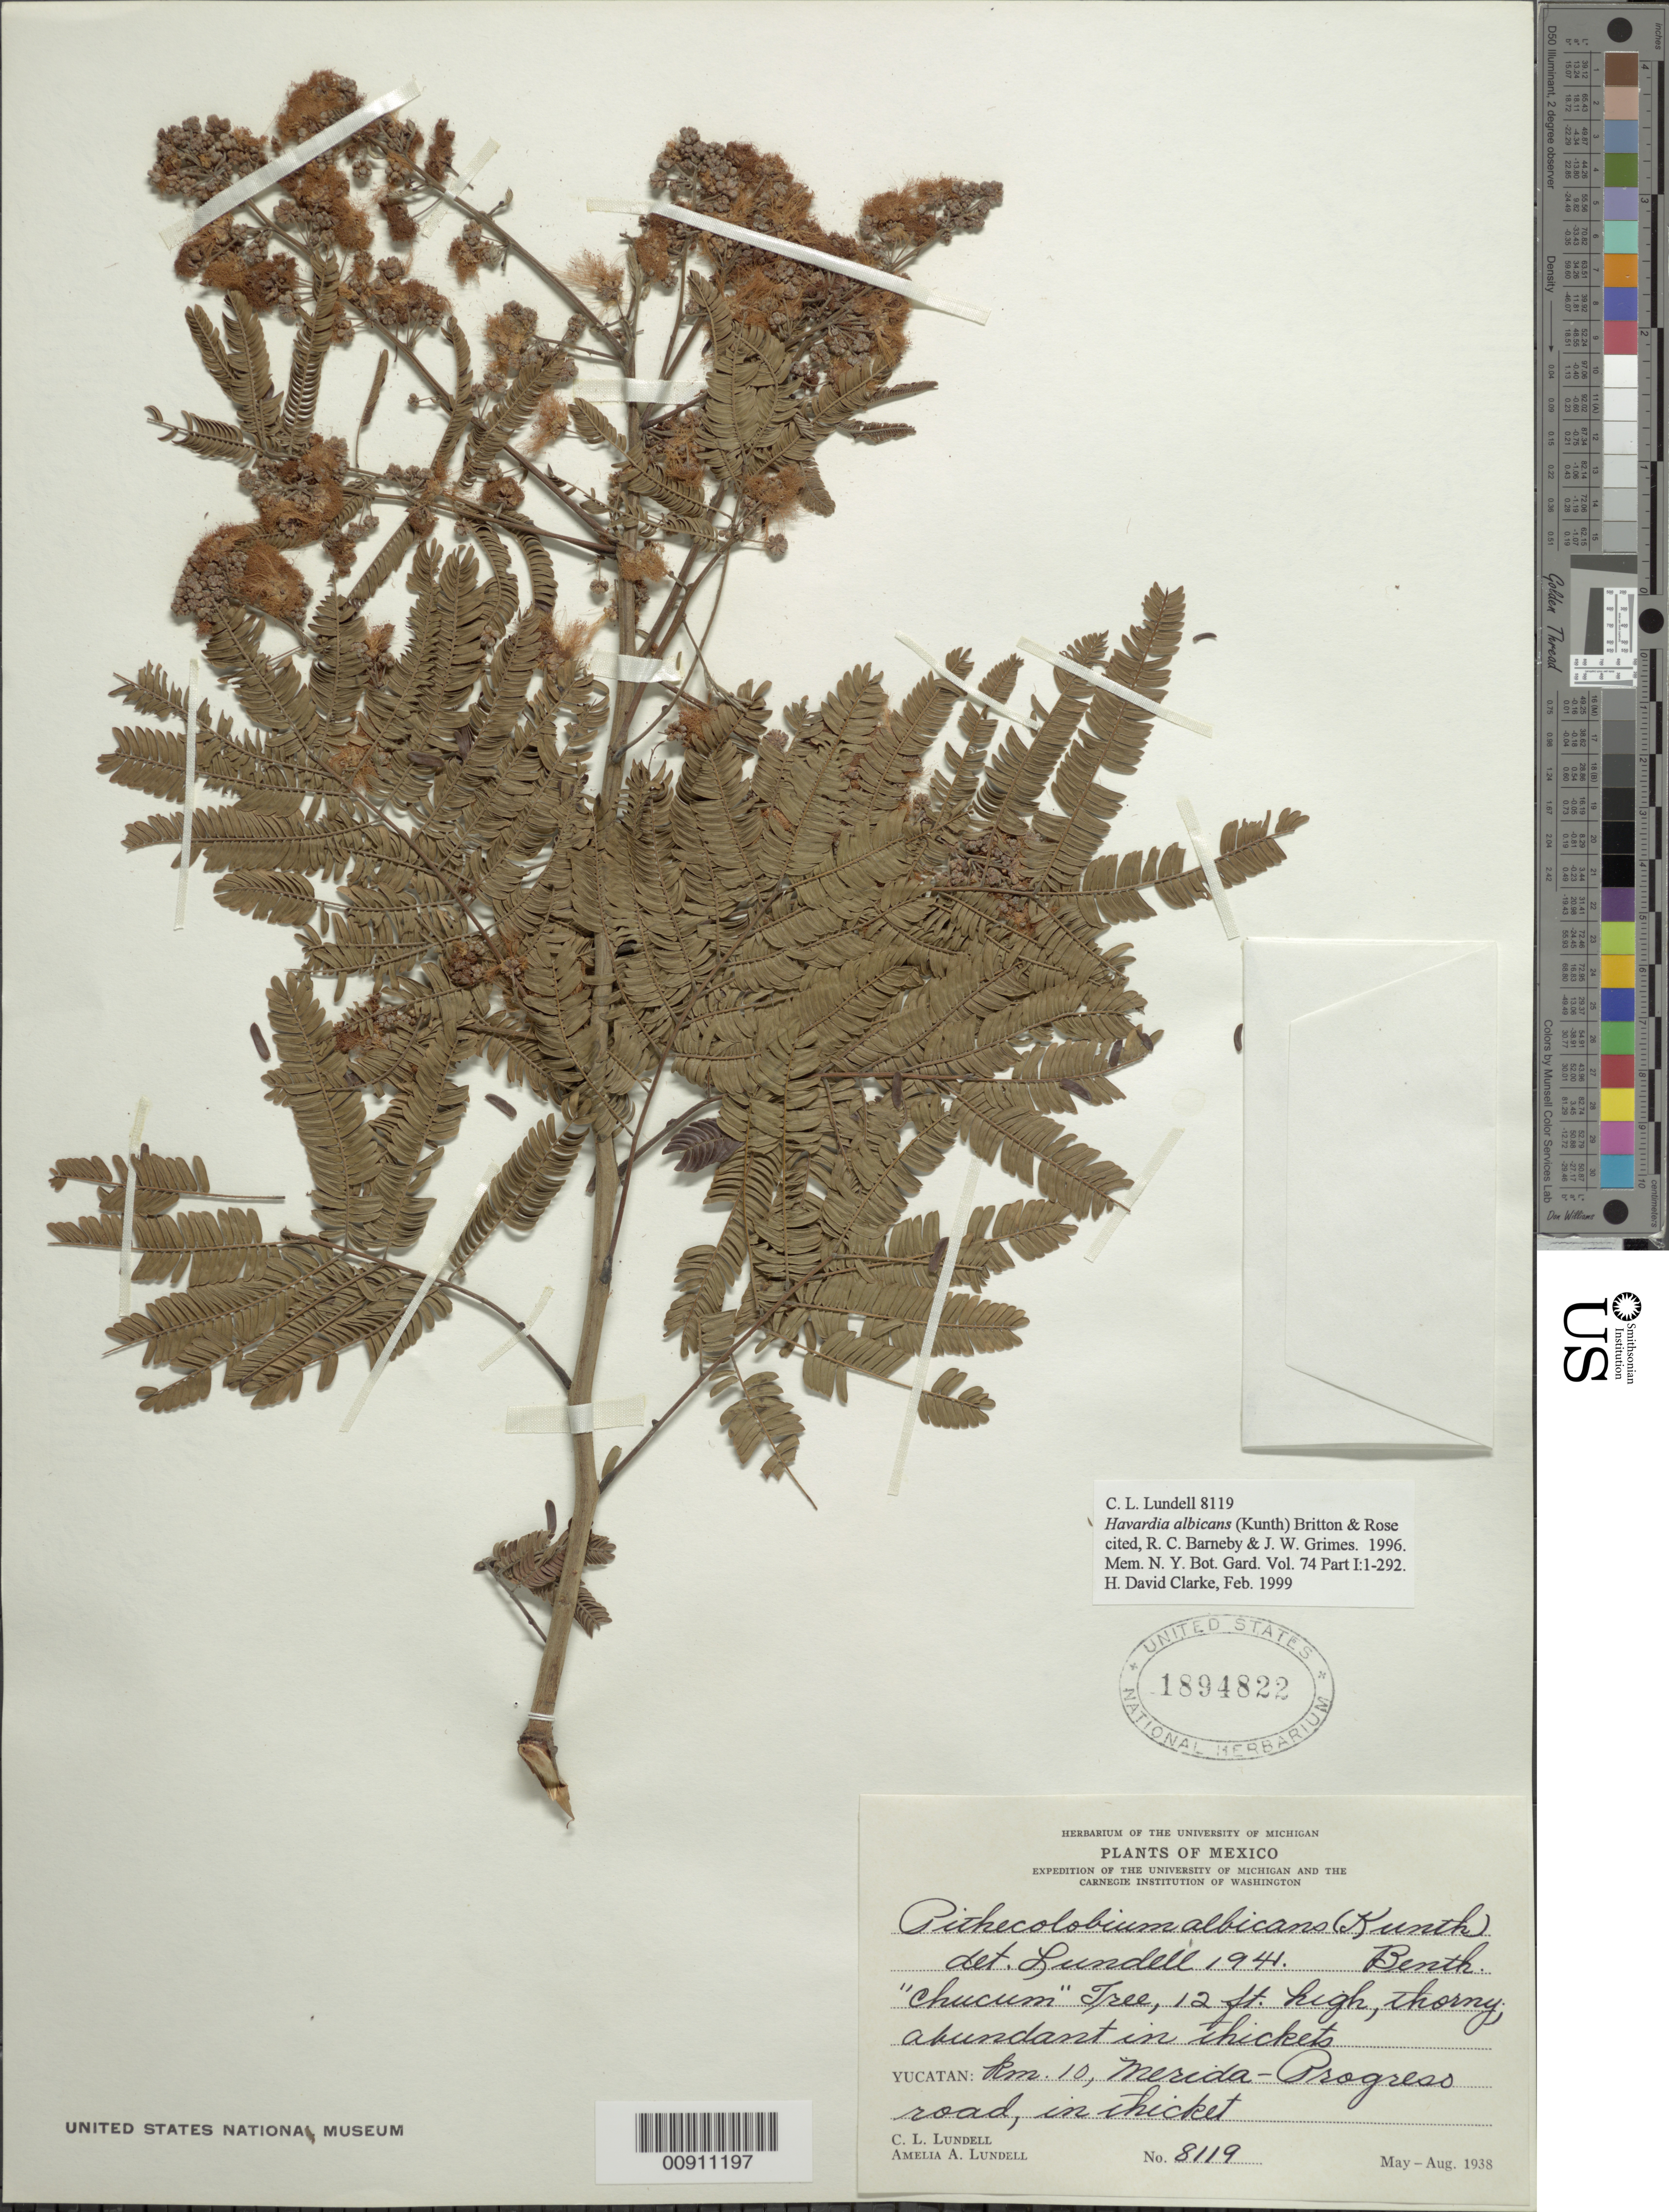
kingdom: Plantae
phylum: Tracheophyta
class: Magnoliopsida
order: Fabales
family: Fabaceae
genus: Havardia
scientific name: Havardia albicans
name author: (Kunth) Britton & Rose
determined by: Clarke, H. D.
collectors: C. L. Lundell & A. A. Lundell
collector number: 8119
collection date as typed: May 1938 to -- Aug 1938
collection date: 1938-05/1938-08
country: Mexico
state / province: Yucatán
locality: Yucatán: Km. 10, Merida-Progreso road.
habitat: In thicket.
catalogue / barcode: US 1894822